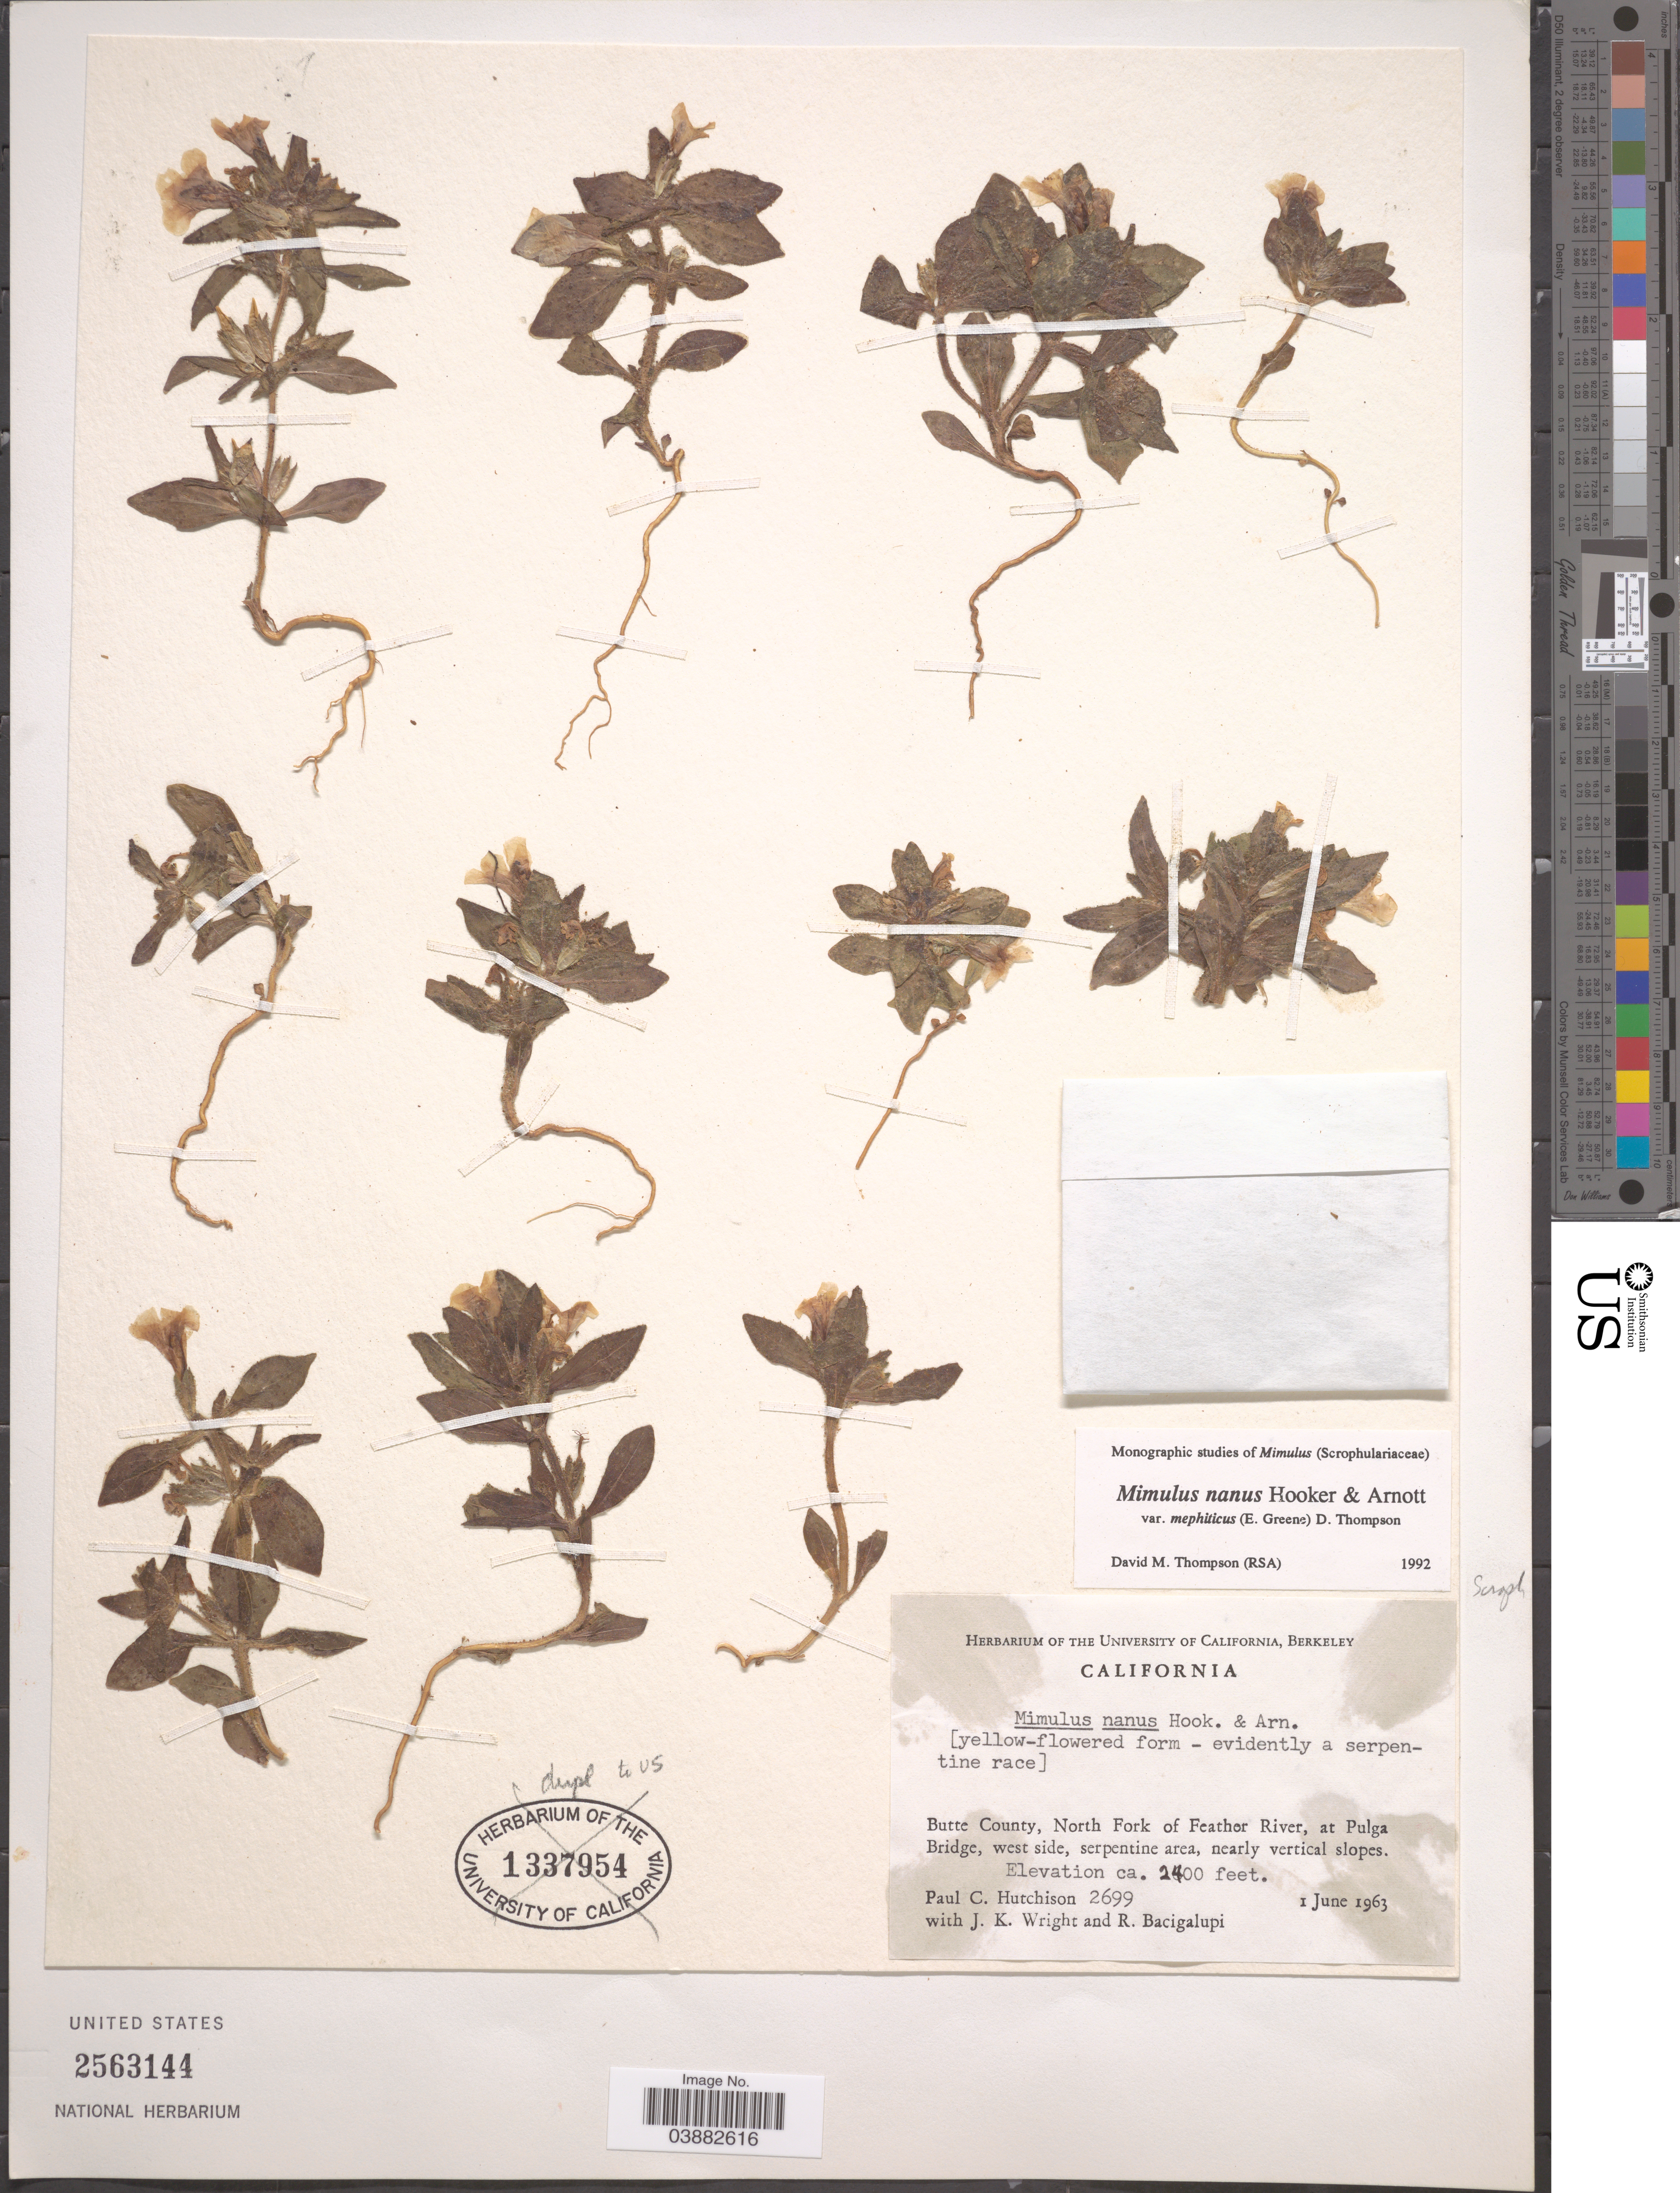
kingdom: Plantae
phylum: Tracheophyta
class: Magnoliopsida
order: Lamiales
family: Phrymaceae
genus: Mimulus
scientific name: Mimulus nanus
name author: Hook. & Arn.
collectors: P. C. Hutchison, J. K. Wright & R. Bacigalupi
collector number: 2699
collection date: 1963-06-01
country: United States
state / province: California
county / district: Butte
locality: Butte County, North Fork of Feather River, at Pulga Bridge, west side, serpentine area.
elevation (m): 732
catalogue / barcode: US 2563144